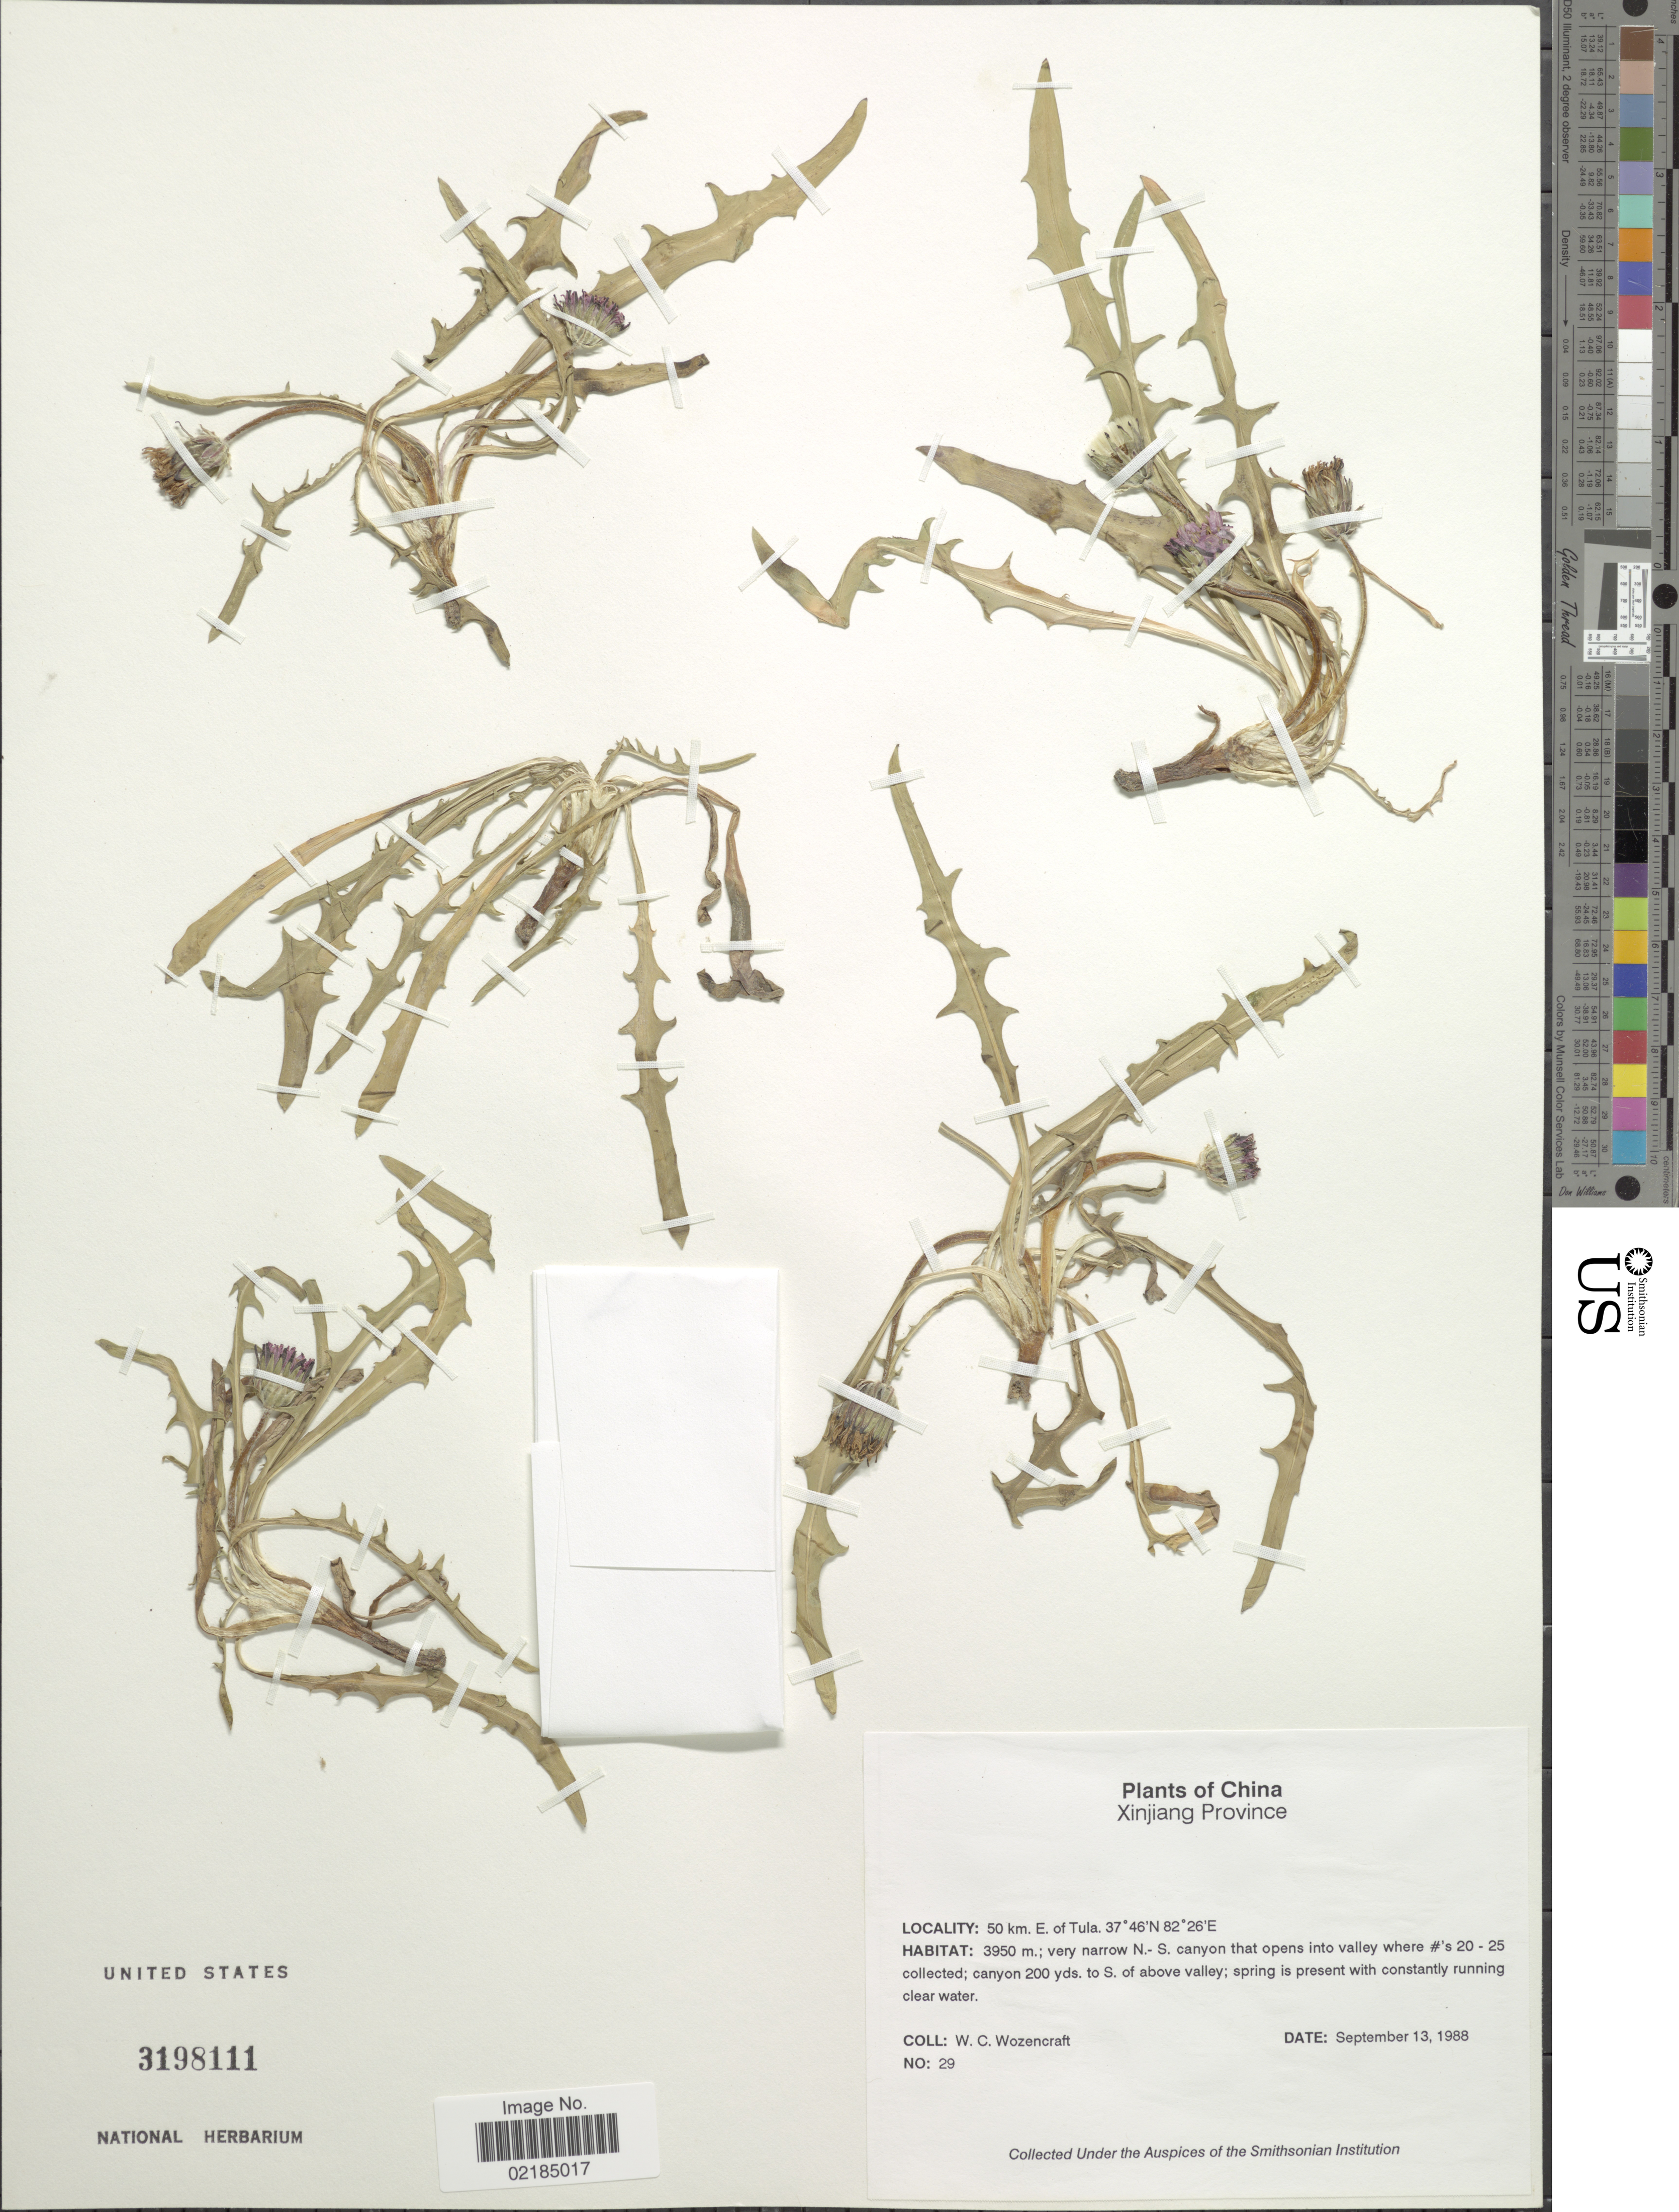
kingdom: Plantae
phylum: Tracheophyta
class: Magnoliopsida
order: Asterales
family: Asteraceae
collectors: C. Wozencraft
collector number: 29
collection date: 1988-09-13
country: China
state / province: Xinjiang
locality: Xinjiang Province. 50 km. E. of Tula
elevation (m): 3950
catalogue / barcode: US 3198111